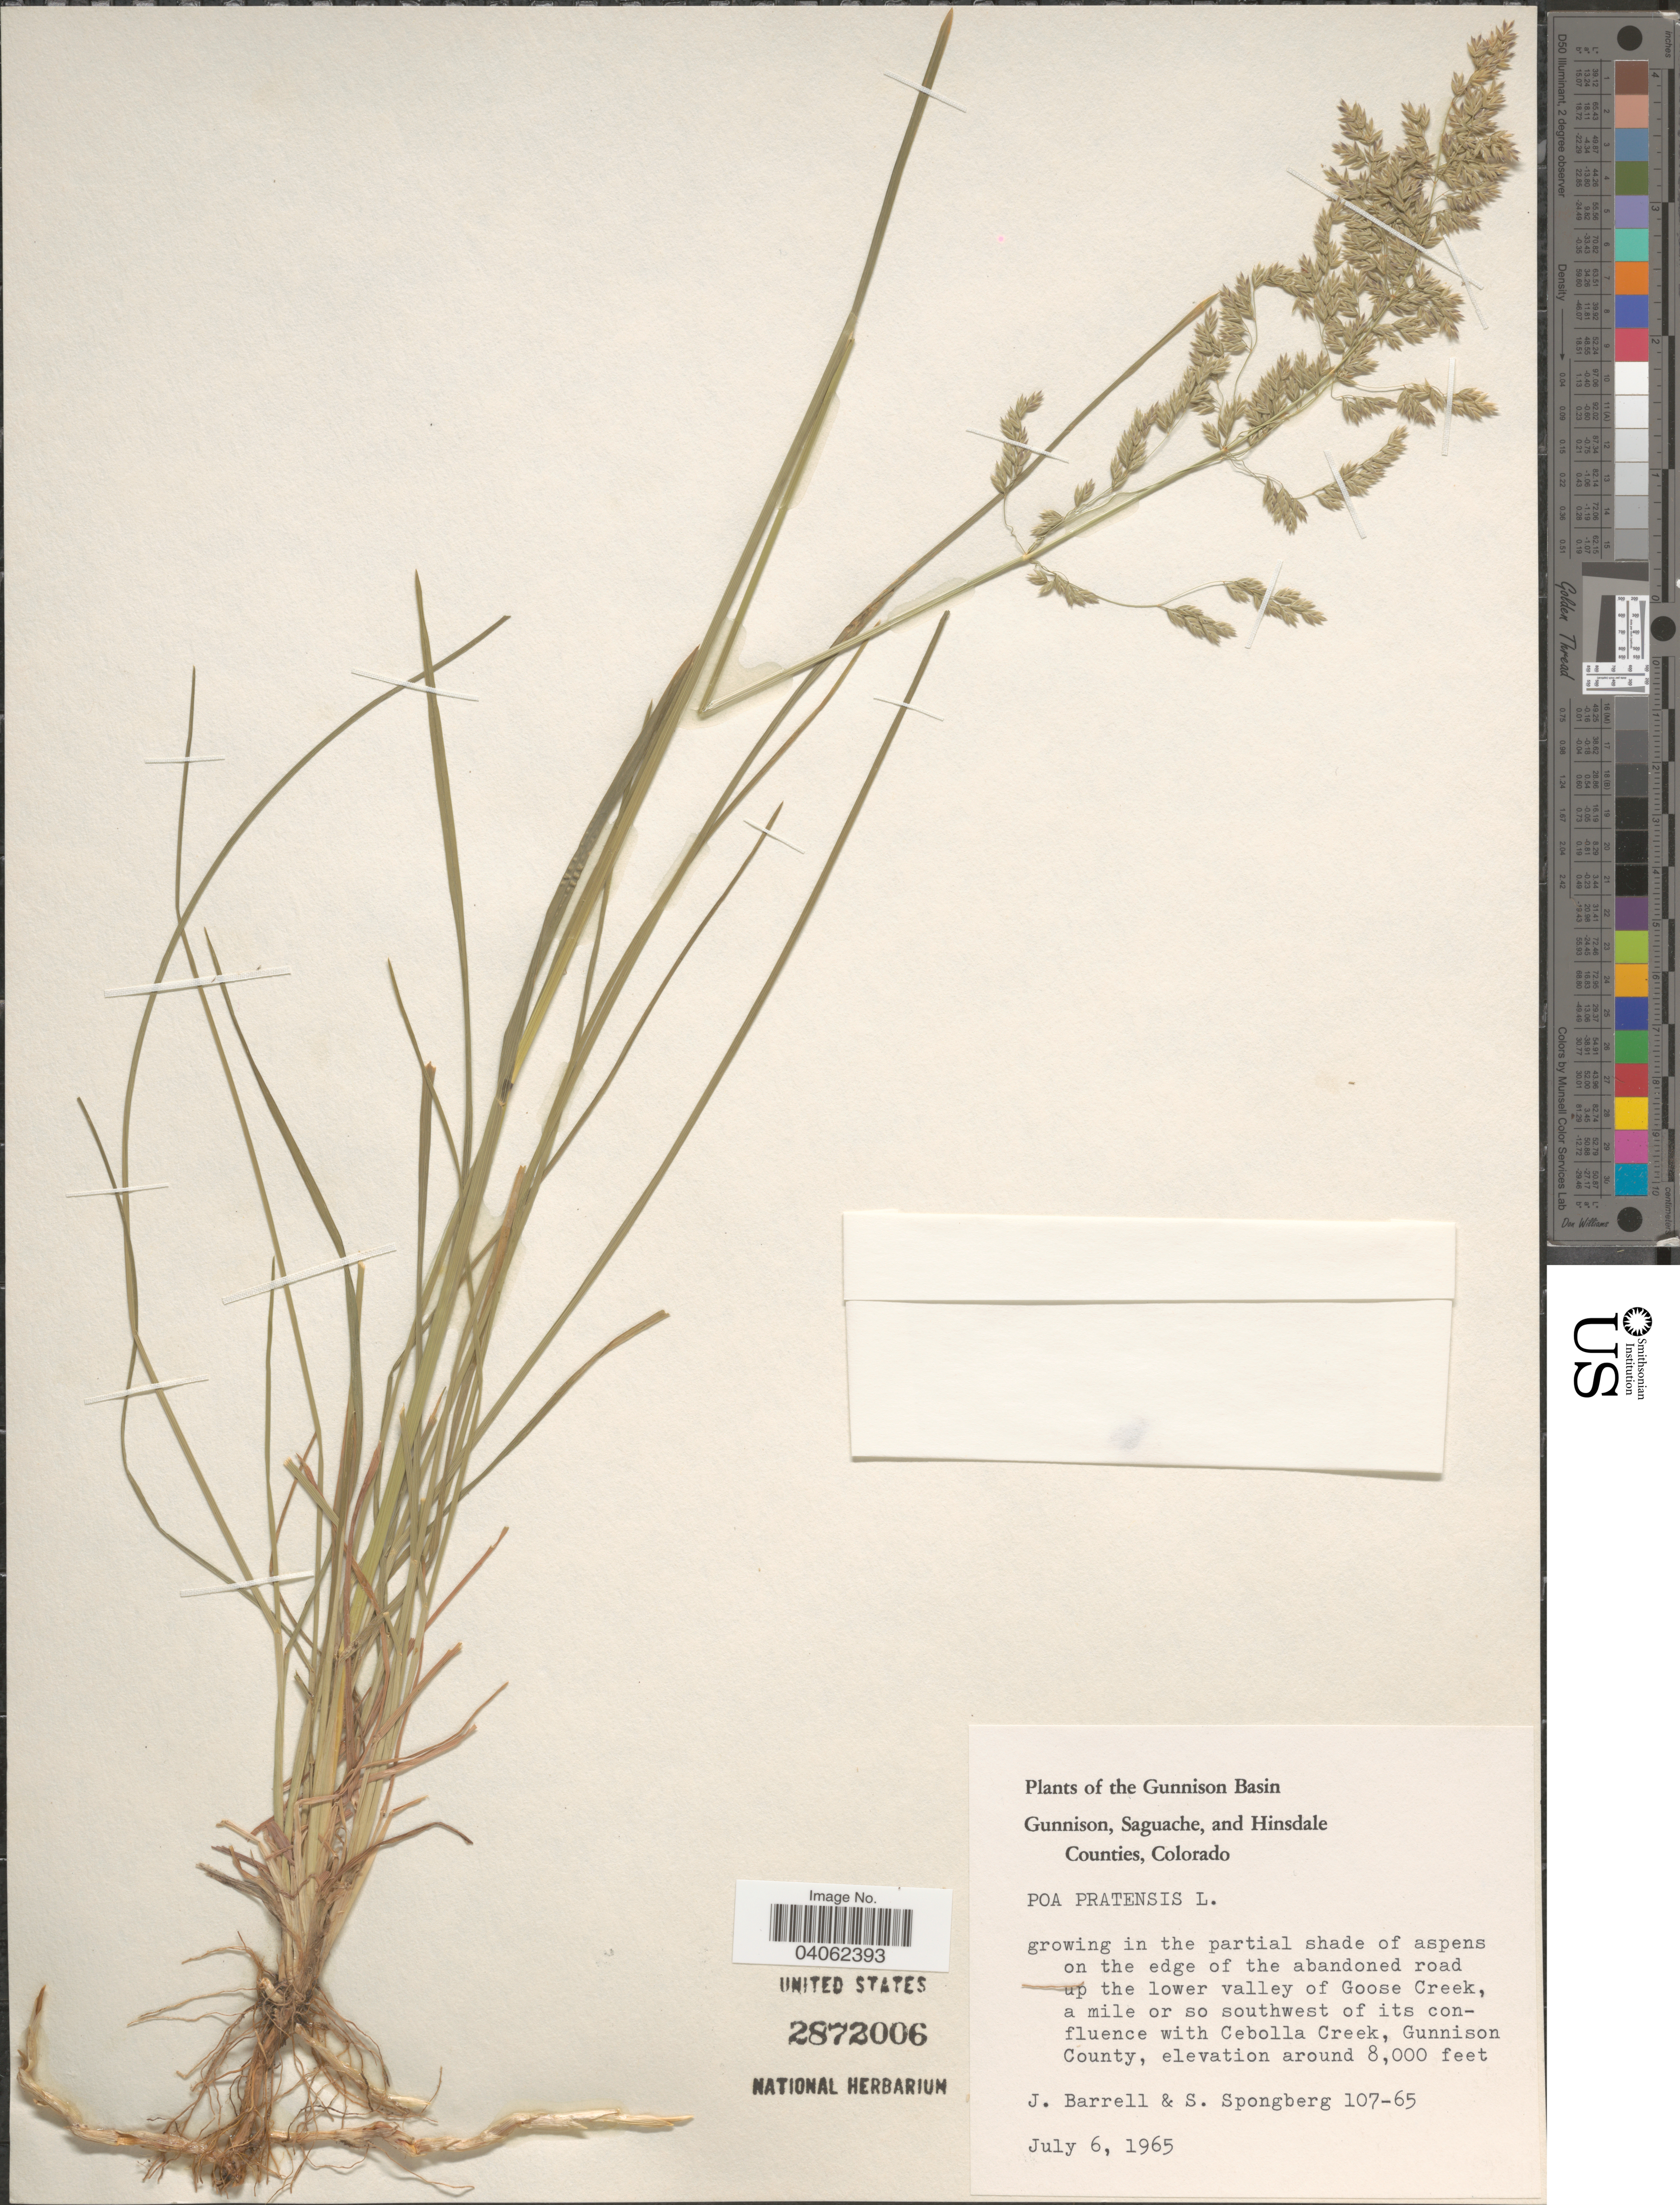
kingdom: Plantae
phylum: Tracheophyta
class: Liliopsida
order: Poales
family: Poaceae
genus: Poa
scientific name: Poa pratensis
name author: L.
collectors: J. Barrell & S. A.Spongberg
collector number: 107-65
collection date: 1965-07-06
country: United States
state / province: Colorado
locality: The Gunnison Basin. In the partial shade of aspens on the edge of the abandoned road up the lower valley of Goose Creek, a mile or so southwest of its confluence with Cebolla Creek, Gunnison County.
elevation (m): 2438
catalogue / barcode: US 2872006